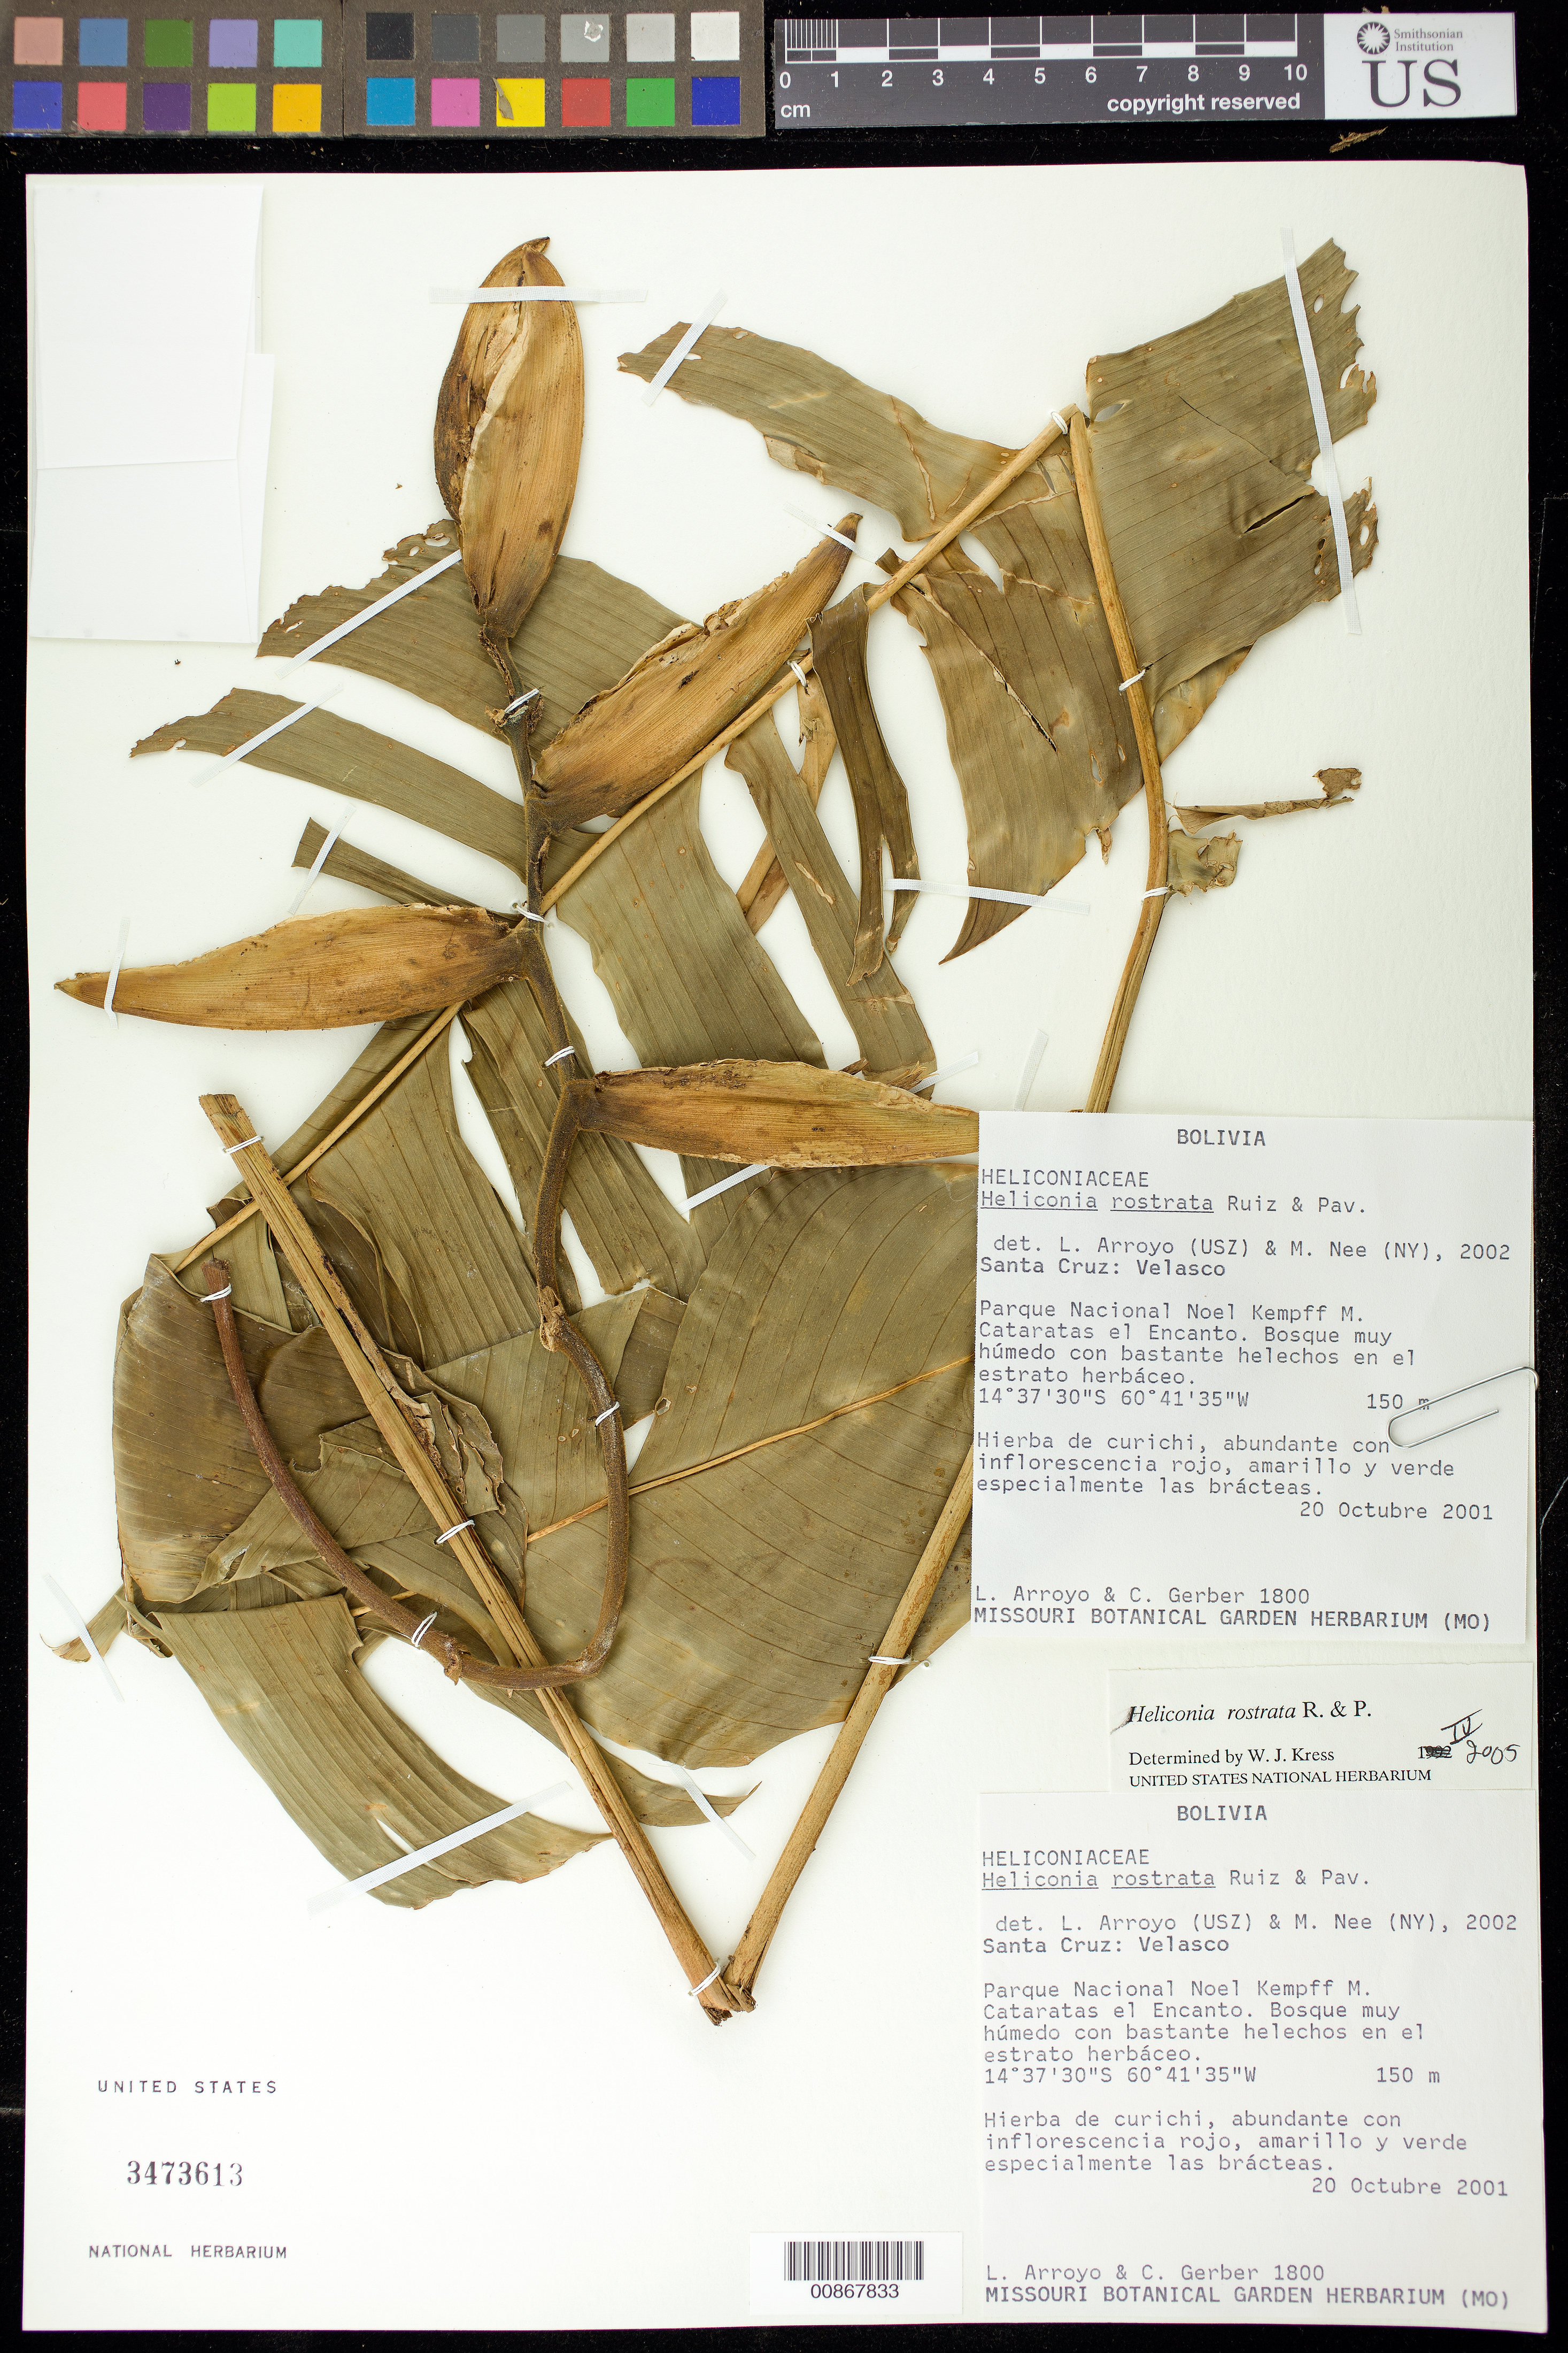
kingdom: Plantae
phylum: Tracheophyta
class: Liliopsida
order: Zingiberales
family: Heliconiaceae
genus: Heliconia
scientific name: Heliconia rostrata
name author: Ruiz & Pav.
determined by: Kress, W. J., (US), Smithsonian Institution - National Museum of Natural History (UNITED STATES)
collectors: L. Arroyo & C. Gerber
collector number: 1800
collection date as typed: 20 Oct 2001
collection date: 2001-10-20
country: Bolivia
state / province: Santa Cruz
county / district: Velasco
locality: Parque Nacional Noel Kempff M. Cataratas el Encanto.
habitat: Bosque my humedo con bastante helechos en al estrato herbaceo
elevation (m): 150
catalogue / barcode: US 3473613